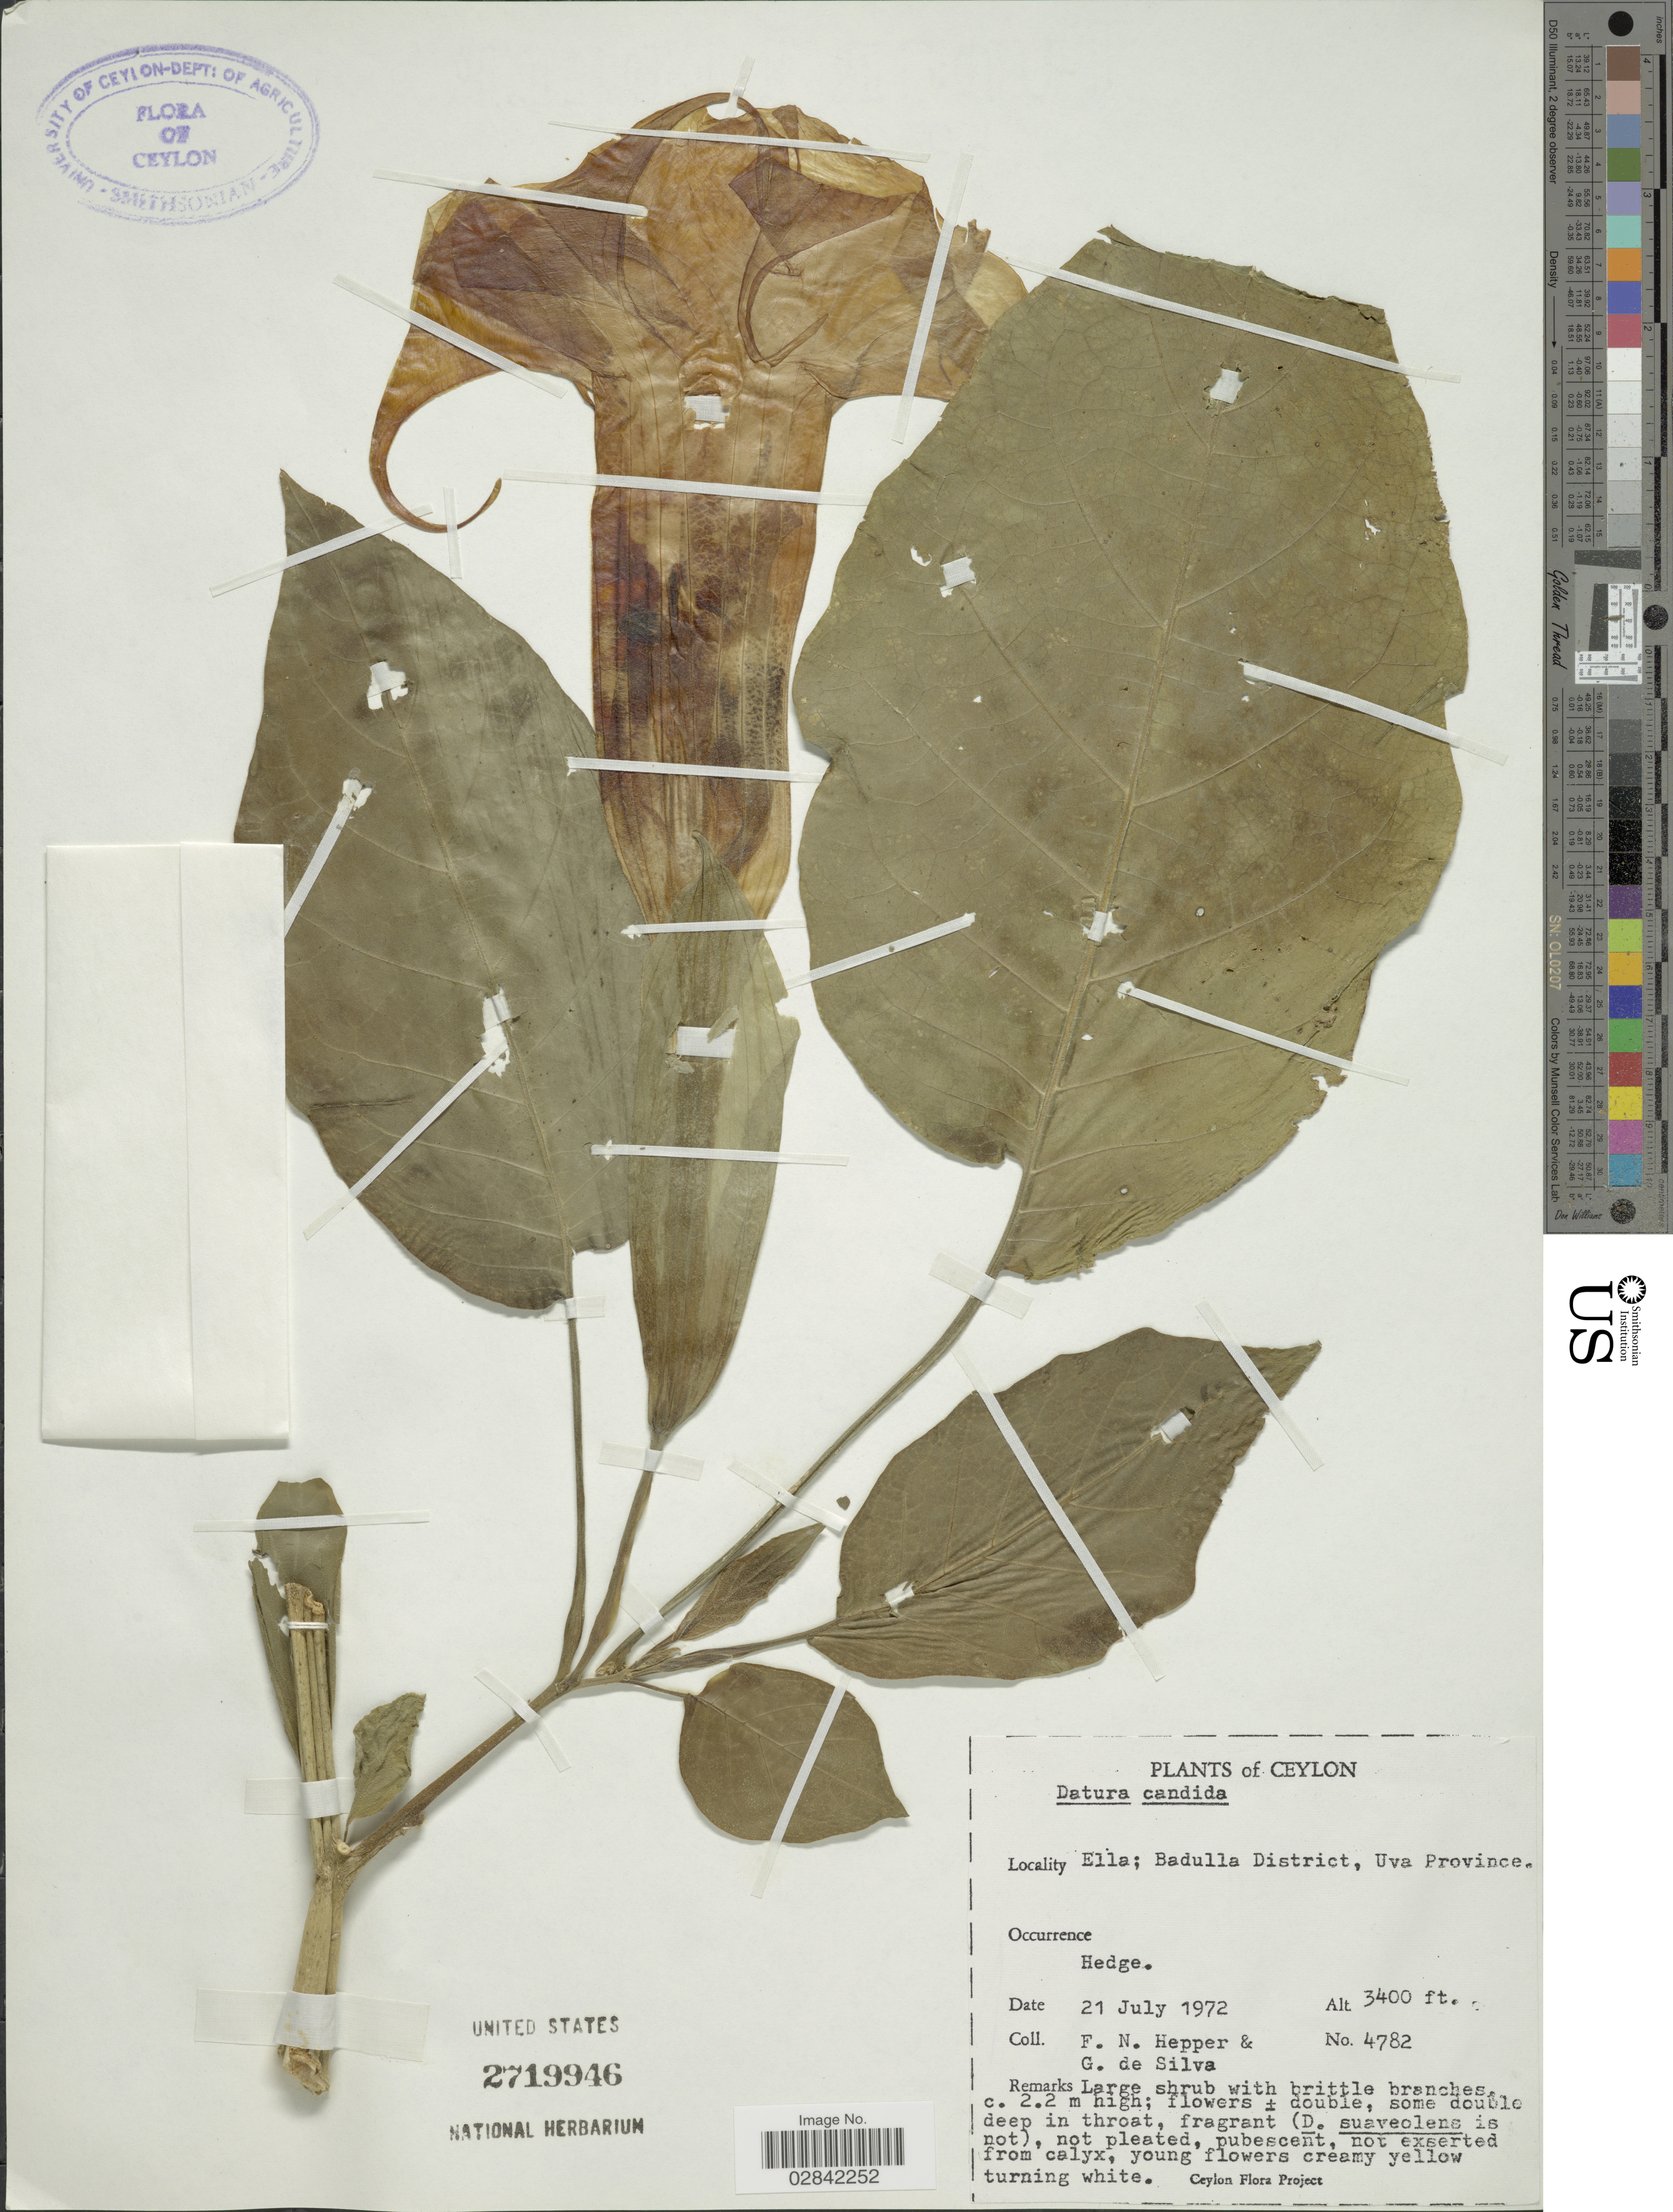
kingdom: Plantae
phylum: Tracheophyta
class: Magnoliopsida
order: Solanales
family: Solanaceae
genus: Brugmansia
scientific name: Brugmansia x candida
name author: Pers.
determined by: (US) Smithsonian Institution - National Museum of Natural History - Department of Botany (UNITED STATES)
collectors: F. Hepper & G. De Silva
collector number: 4782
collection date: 1972-07-21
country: Sri Lanka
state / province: Uva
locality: Ceylon, Ella; Badulla District, Uva Province.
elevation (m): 1036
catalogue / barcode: US 2719946